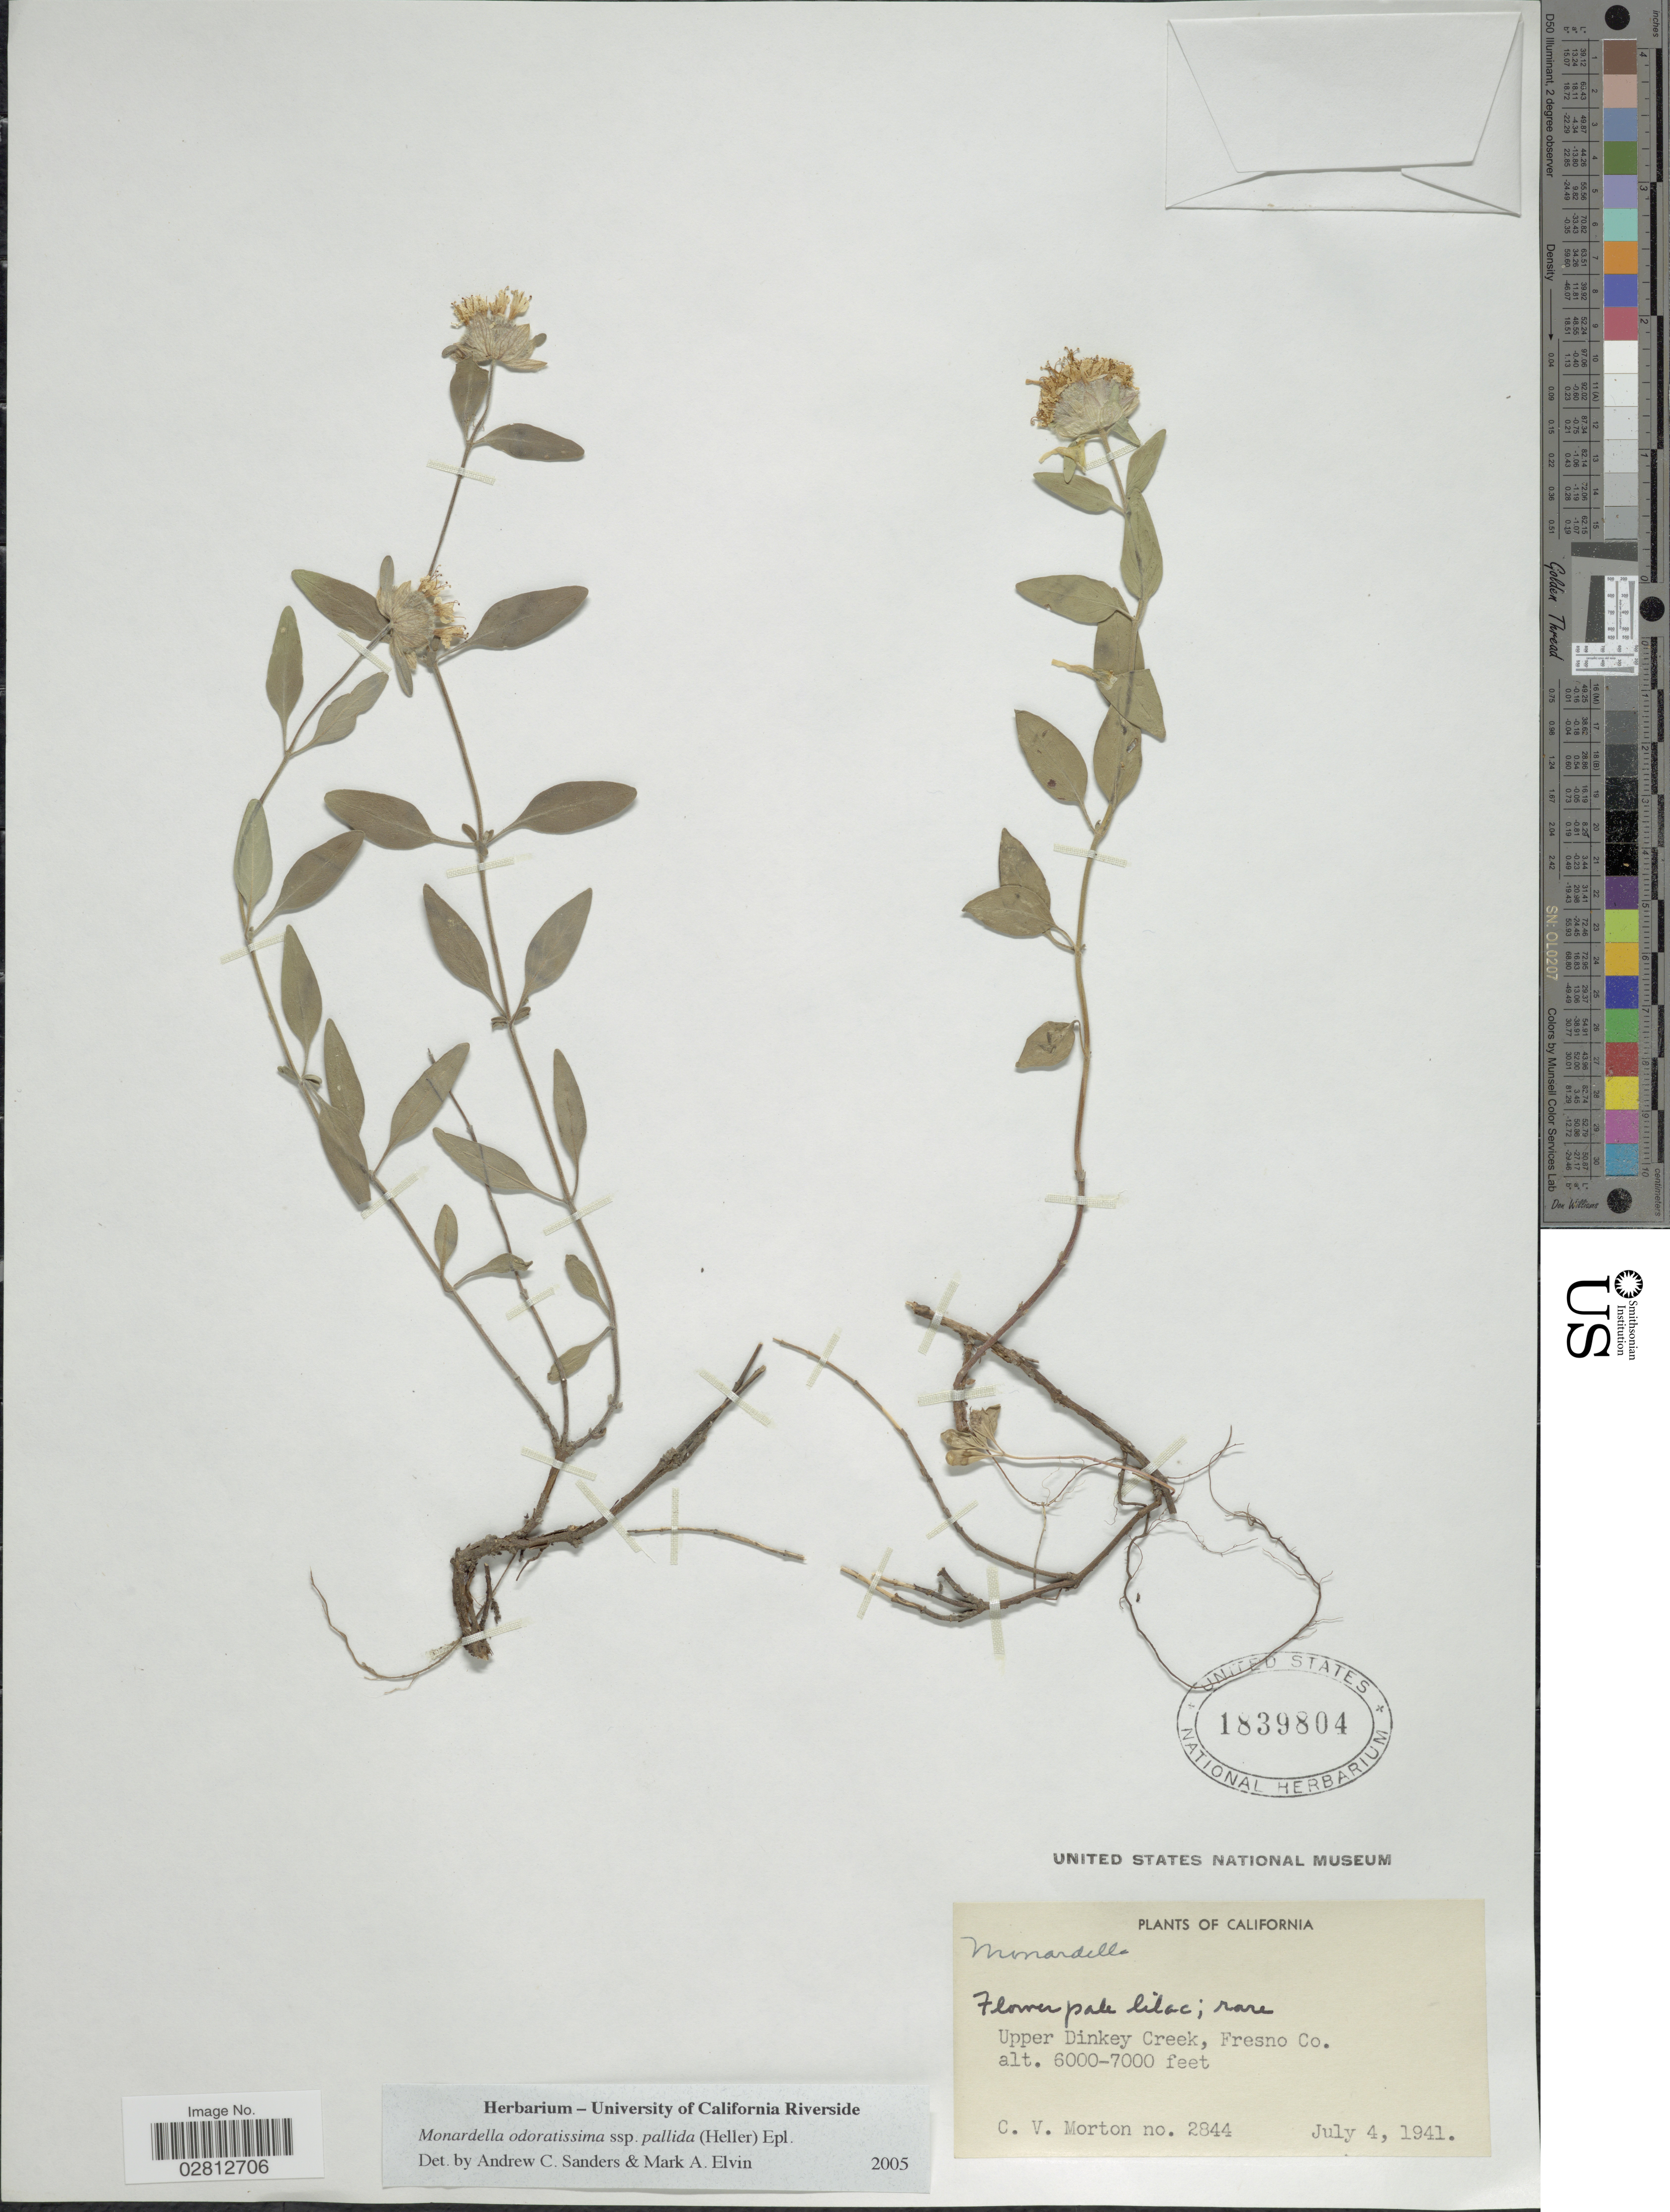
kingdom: Plantae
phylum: Tracheophyta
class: Magnoliopsida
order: Lamiales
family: Lamiaceae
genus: Monardella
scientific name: Monardella odoratissima subsp. pallida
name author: (A. Heller) Epling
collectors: C. V. Morton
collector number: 2844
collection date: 1941-07-04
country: United States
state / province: California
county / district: Fresno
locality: Upper Dinkey Creek, Fresno Co.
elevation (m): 1829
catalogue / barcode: US 1839804